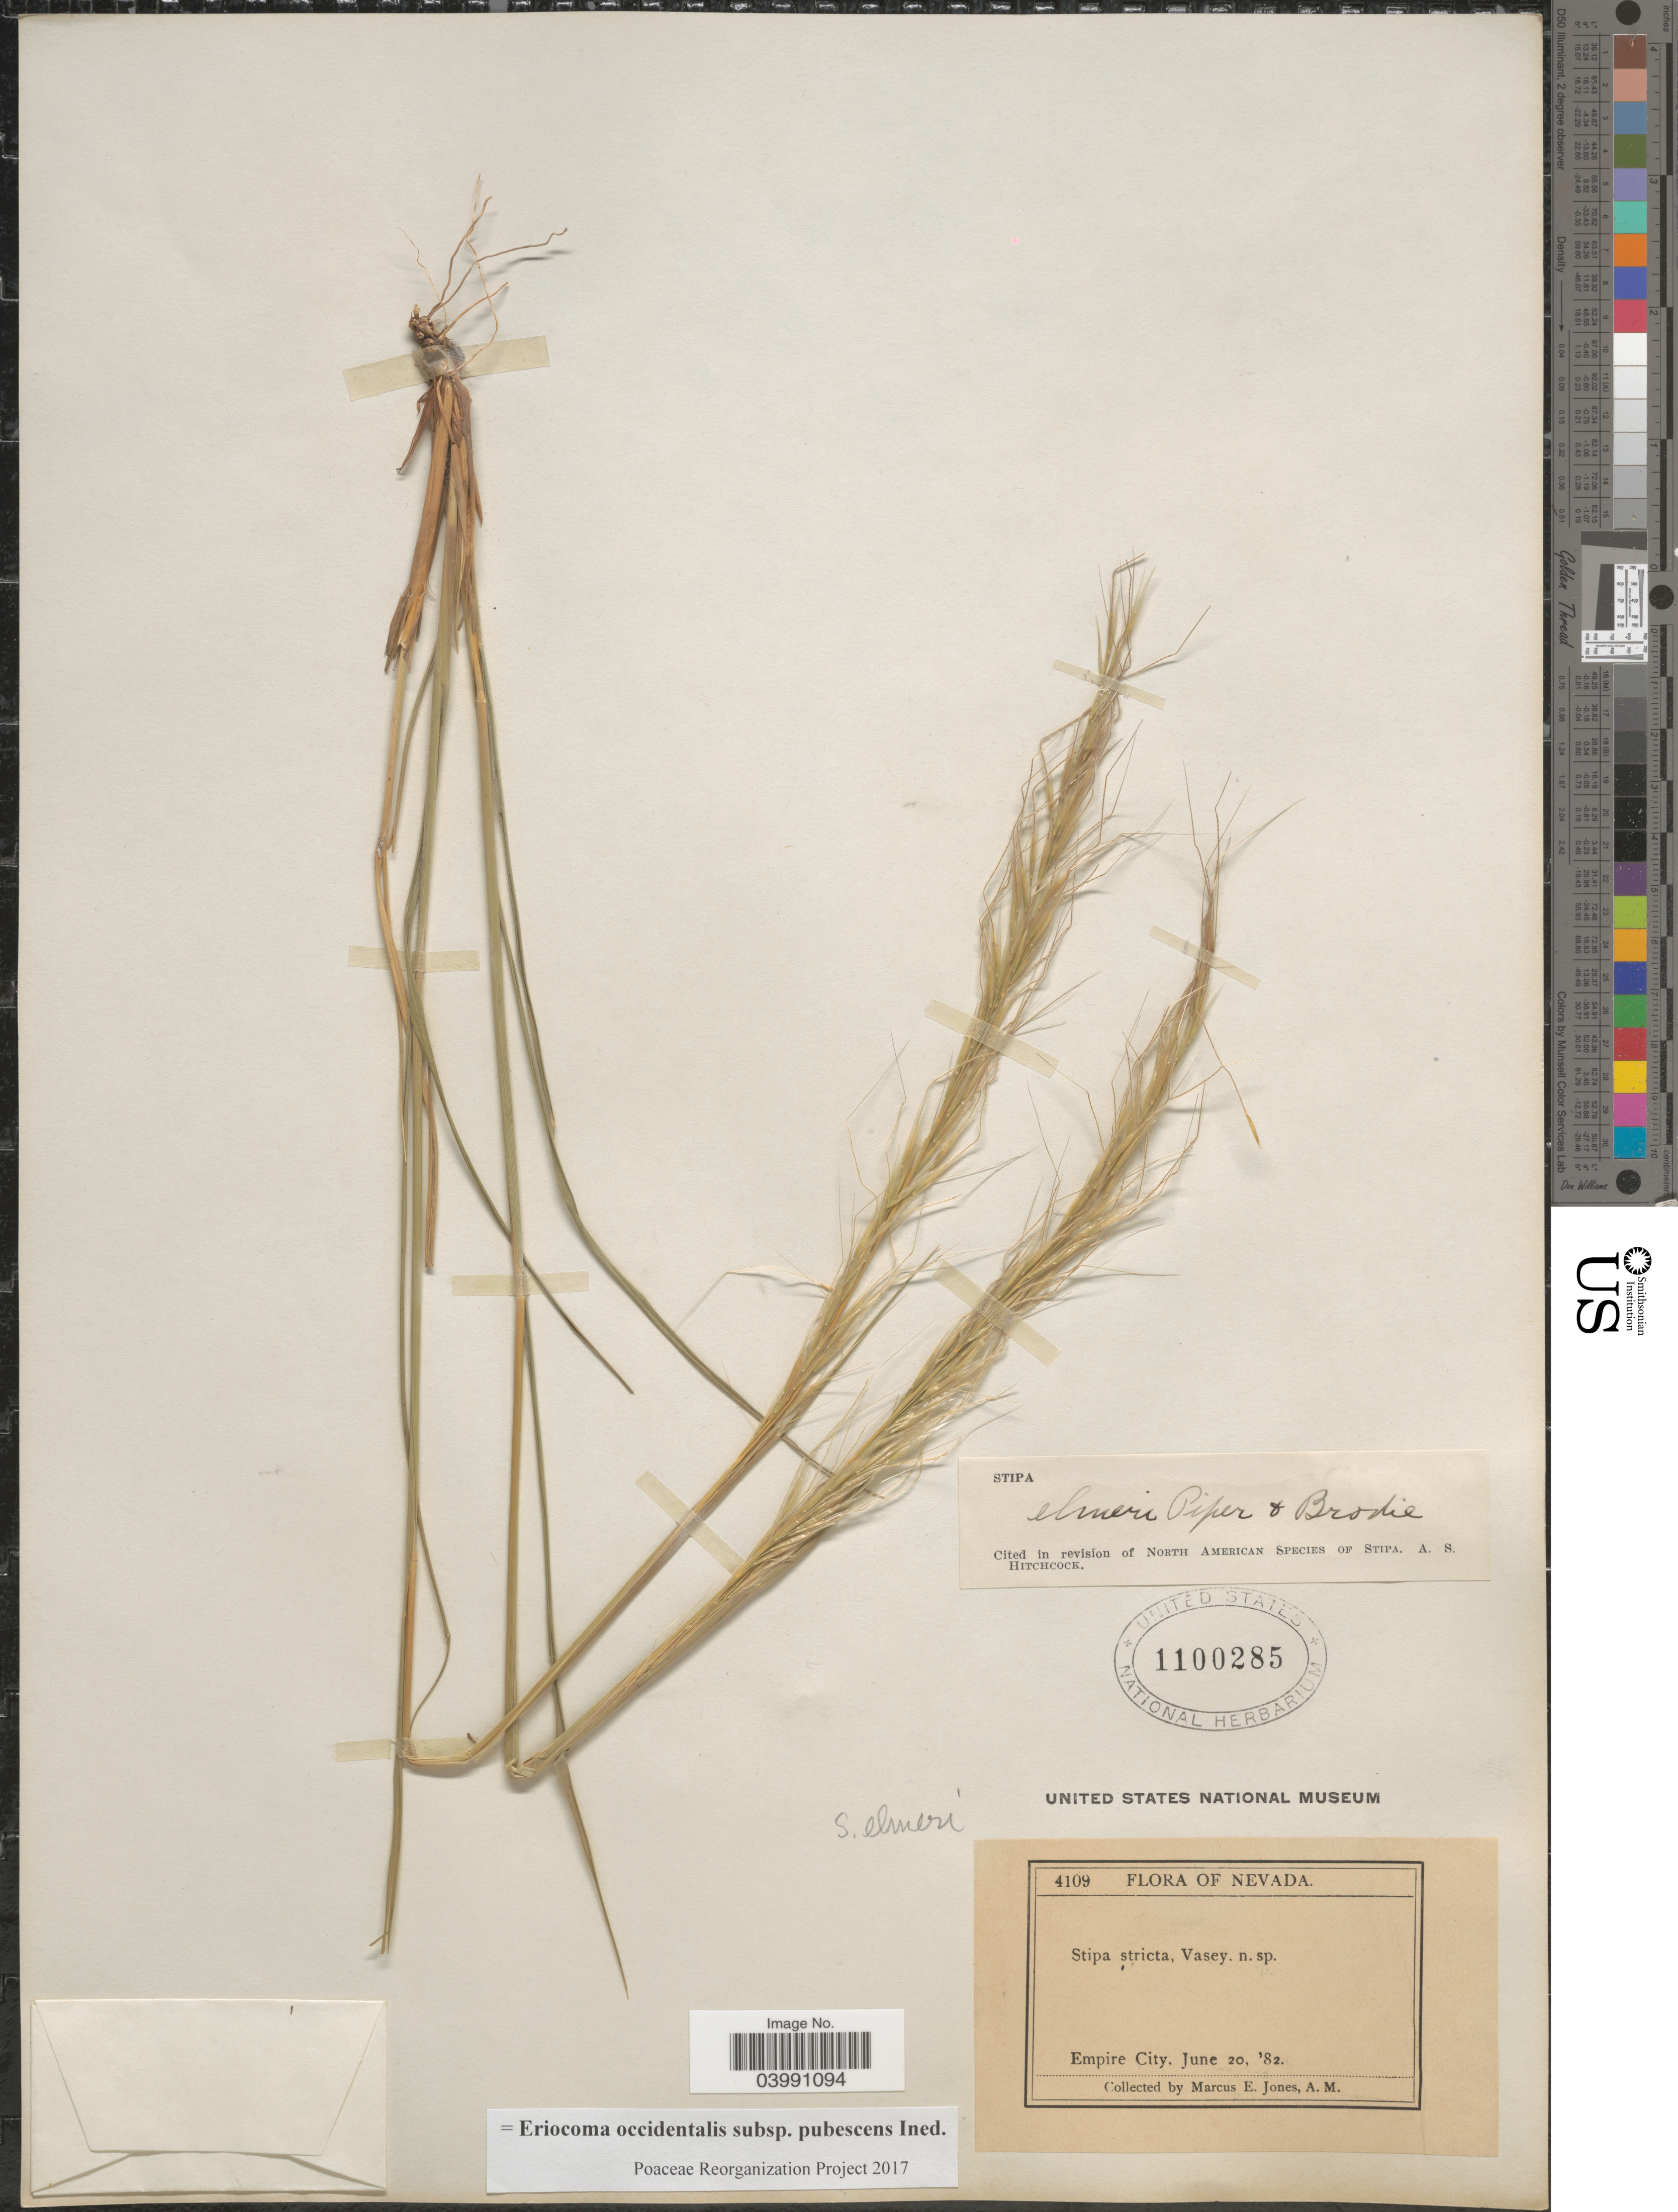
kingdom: Plantae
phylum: Tracheophyta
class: Liliopsida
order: Poales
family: Poaceae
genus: Eriocoma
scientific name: Eriocoma occidentalis subsp. pubescens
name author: (Vasey) Romasch.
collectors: M. E. Jones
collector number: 4109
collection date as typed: Transcribed d/m/y: 20/6/82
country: United States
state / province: Nevada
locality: Empire City.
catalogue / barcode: US 1100285